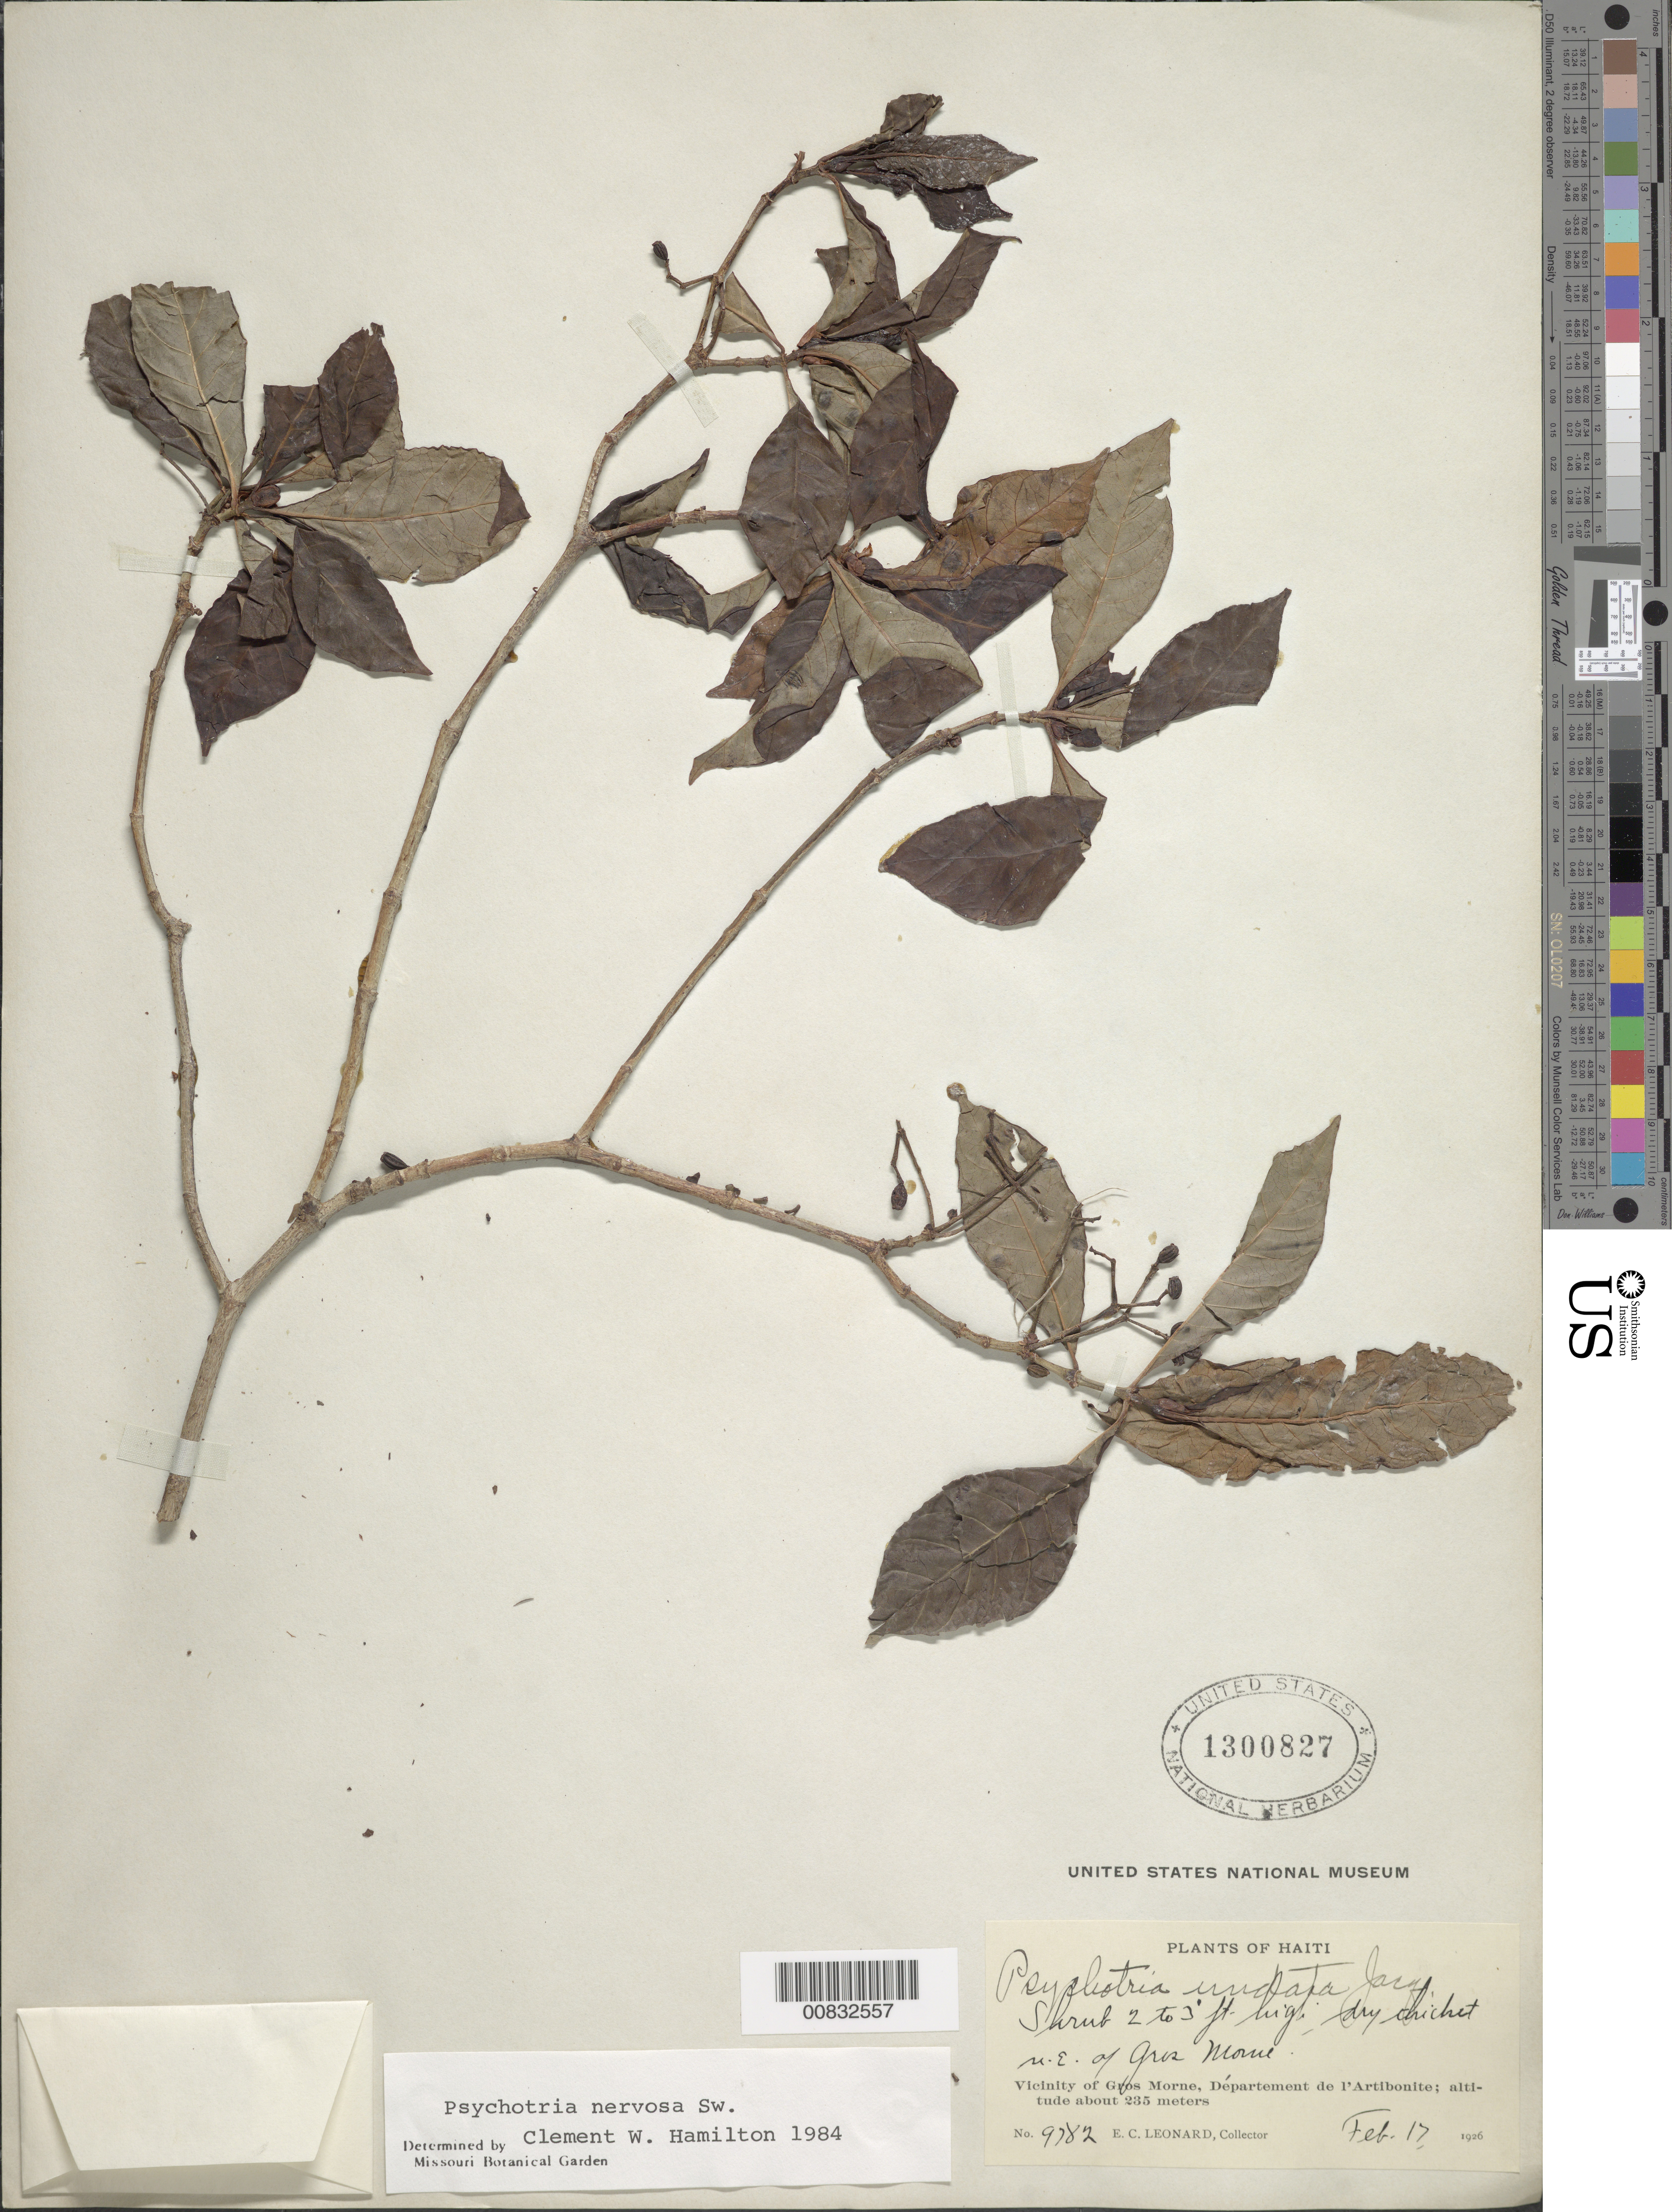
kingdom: Plantae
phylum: Tracheophyta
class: Magnoliopsida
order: Gentianales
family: Rubiaceae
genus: Psychotria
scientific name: Psychotria nervosa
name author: Sw.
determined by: Hamilton, C. W.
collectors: E. C. Leonard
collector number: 9782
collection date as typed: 17 Feb 1926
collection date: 1926-02-17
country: Haiti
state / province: Artibonite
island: Hispaniola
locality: Vicinity of Gros Morne, NE of city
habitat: Dry thicket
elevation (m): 235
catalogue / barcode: US 1300827